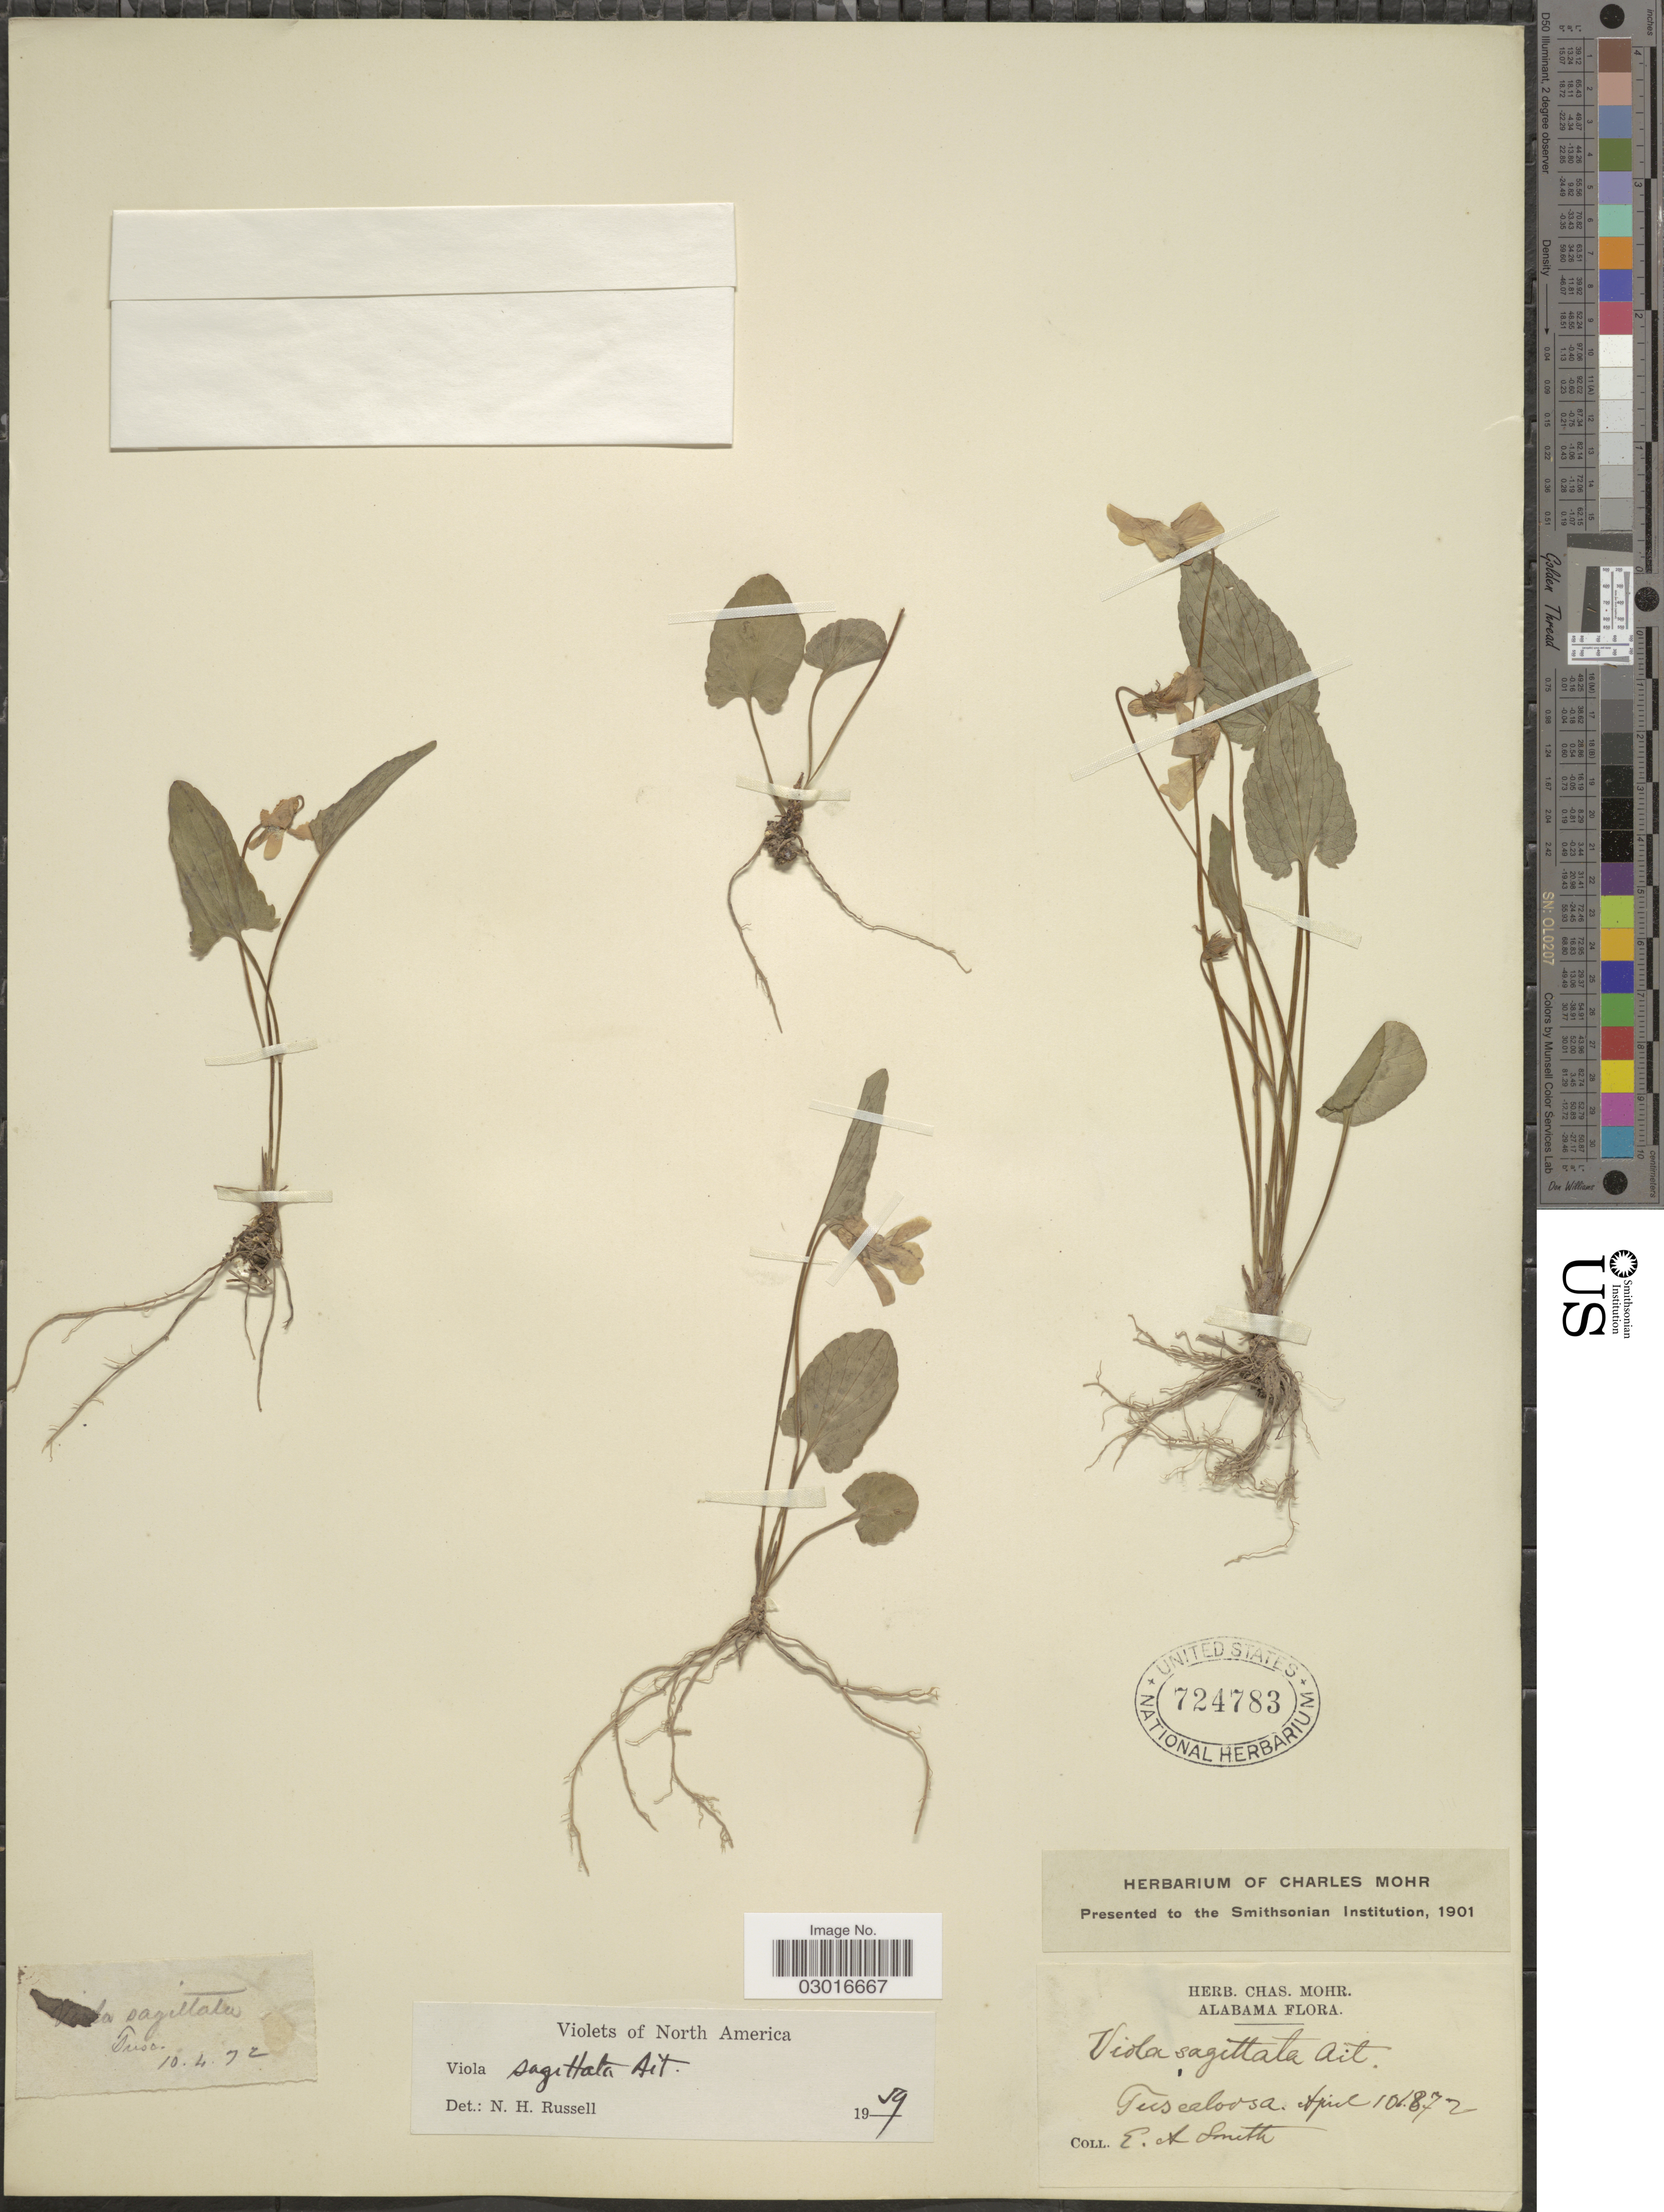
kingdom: Plantae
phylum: Tracheophyta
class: Magnoliopsida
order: Malpighiales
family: Violaceae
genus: Viola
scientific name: Viola sagittata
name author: Aiton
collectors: E. A. Smith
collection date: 1872-04-10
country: United States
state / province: Alabama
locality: Tuscaloosa.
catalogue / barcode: US 724783